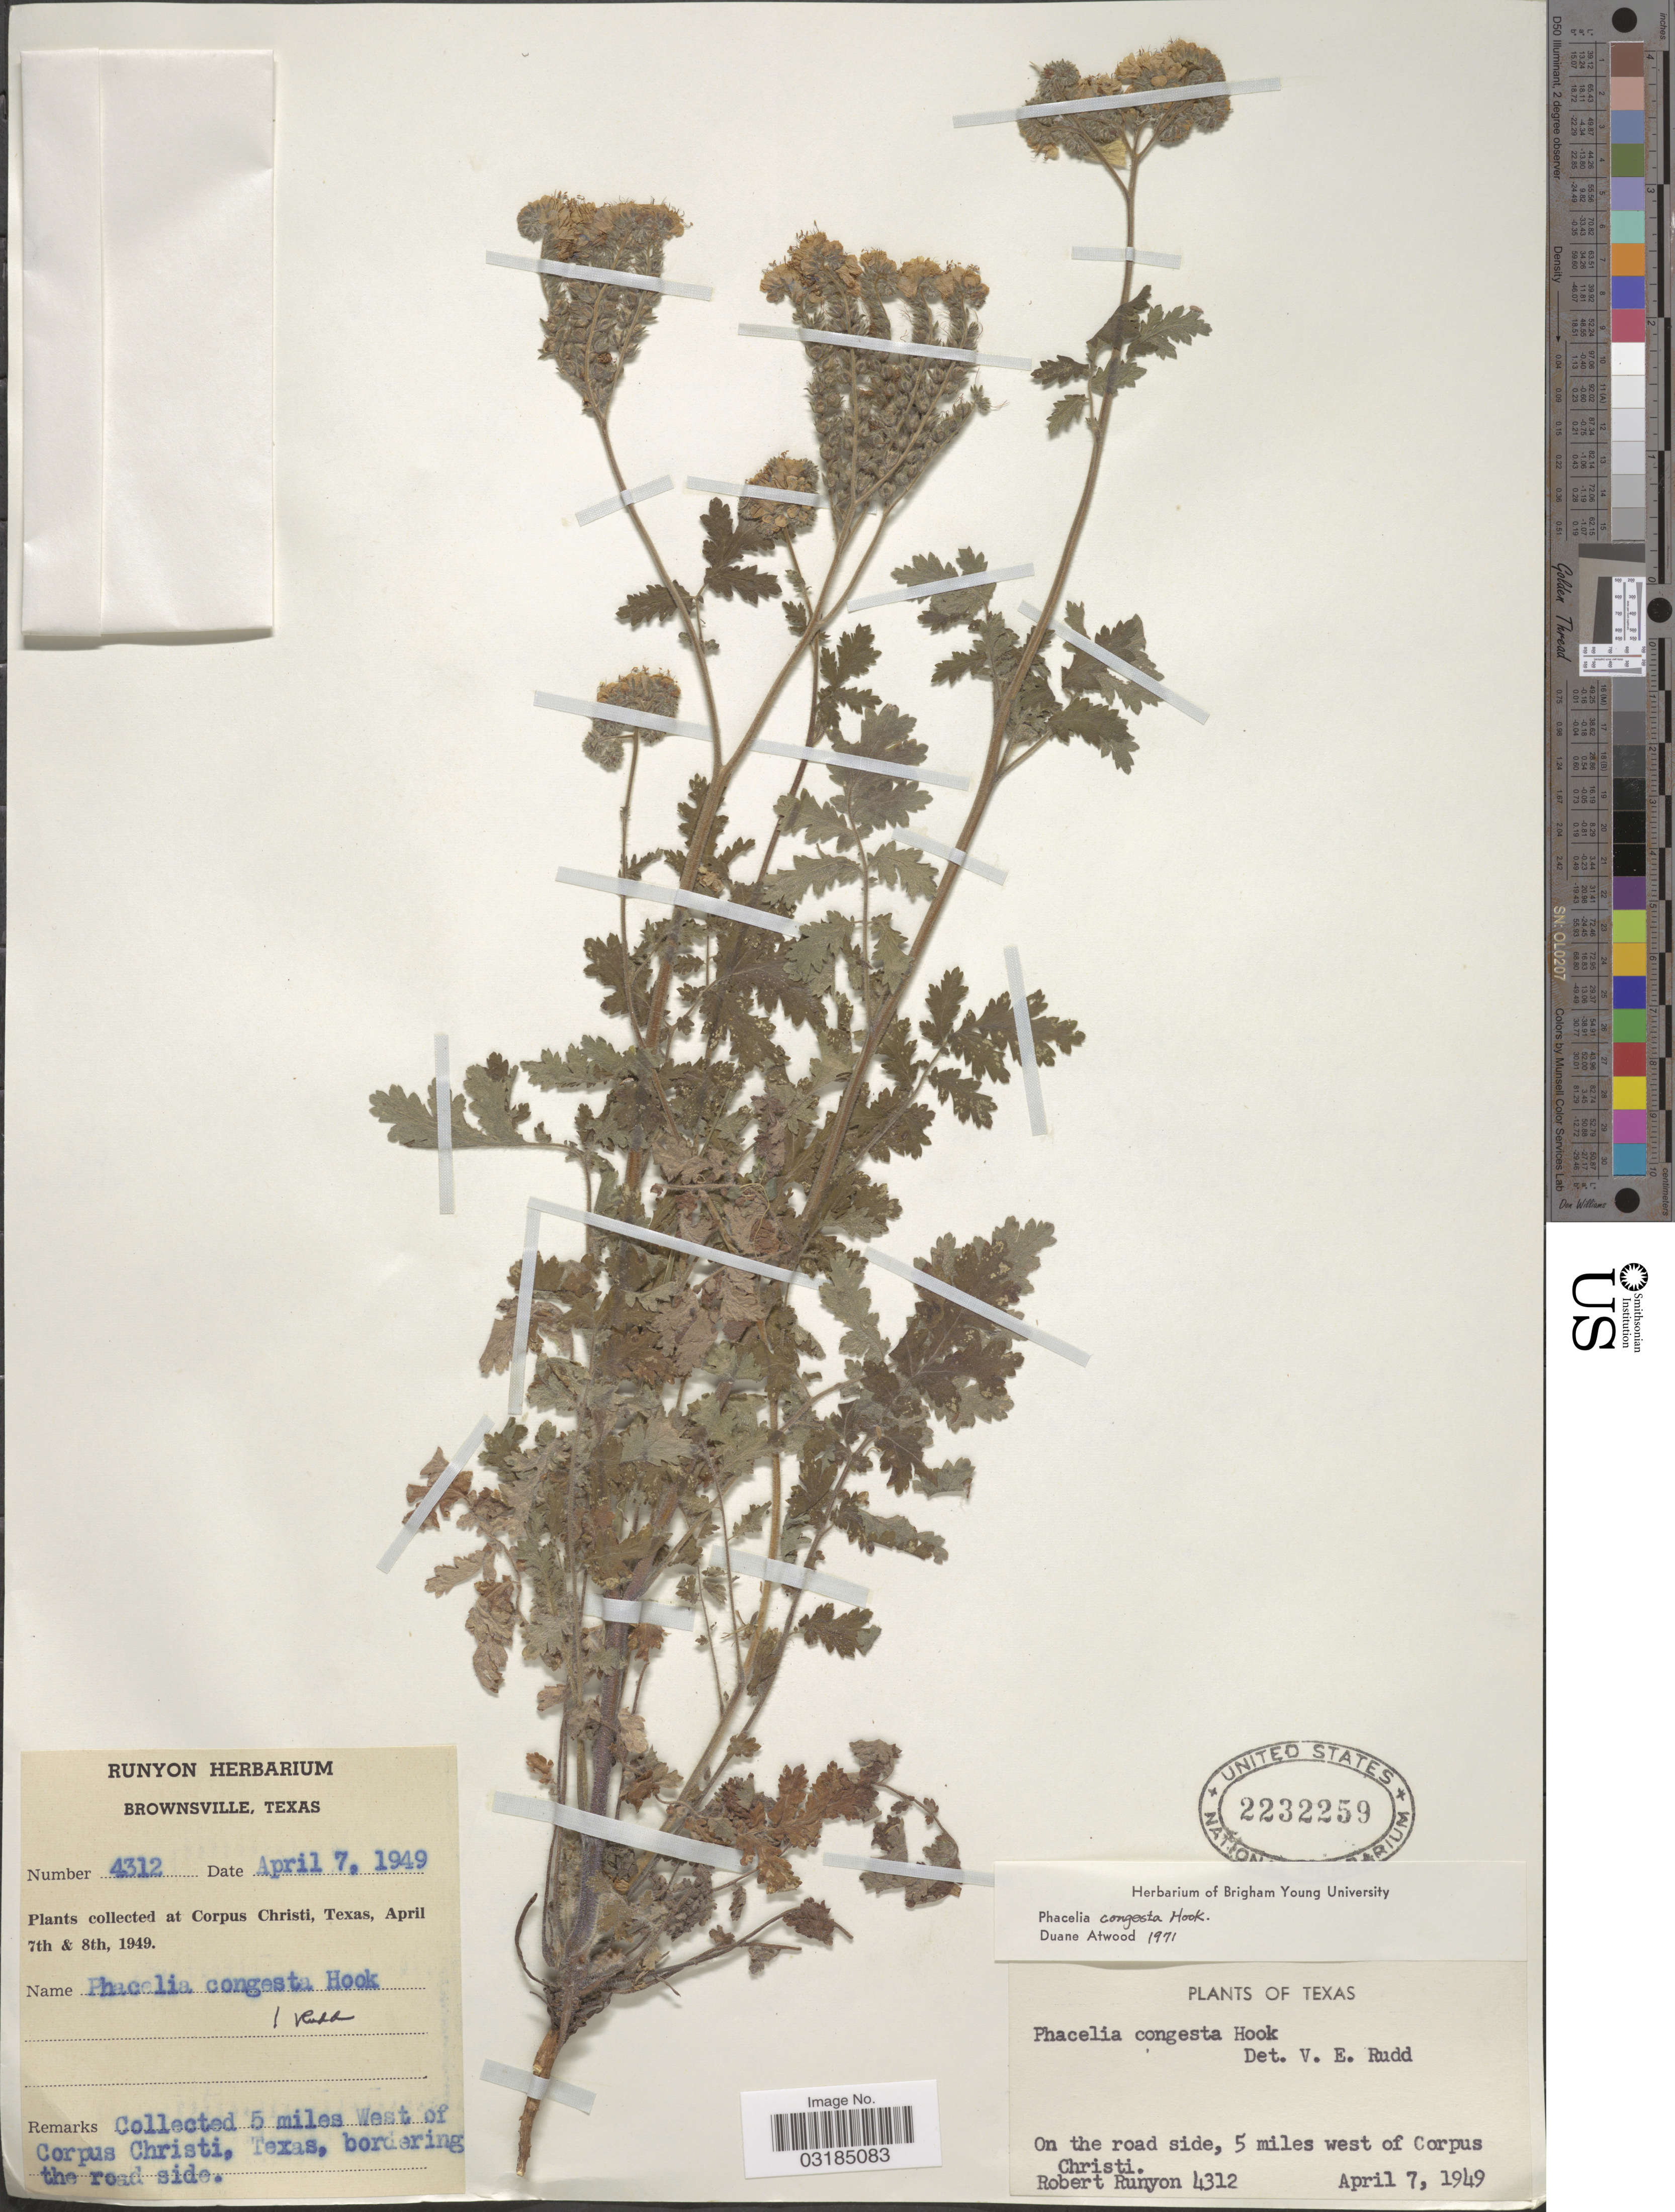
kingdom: Plantae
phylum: Tracheophyta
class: Magnoliopsida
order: Boraginales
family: Hydrophyllaceae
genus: Phacelia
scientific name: Phacelia congesta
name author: Hook.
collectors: R. Runyon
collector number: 4312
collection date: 1949-04-07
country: United States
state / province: Texas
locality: Corpus Christi. 5 miles West of Corpus Christi.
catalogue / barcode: US 2232259